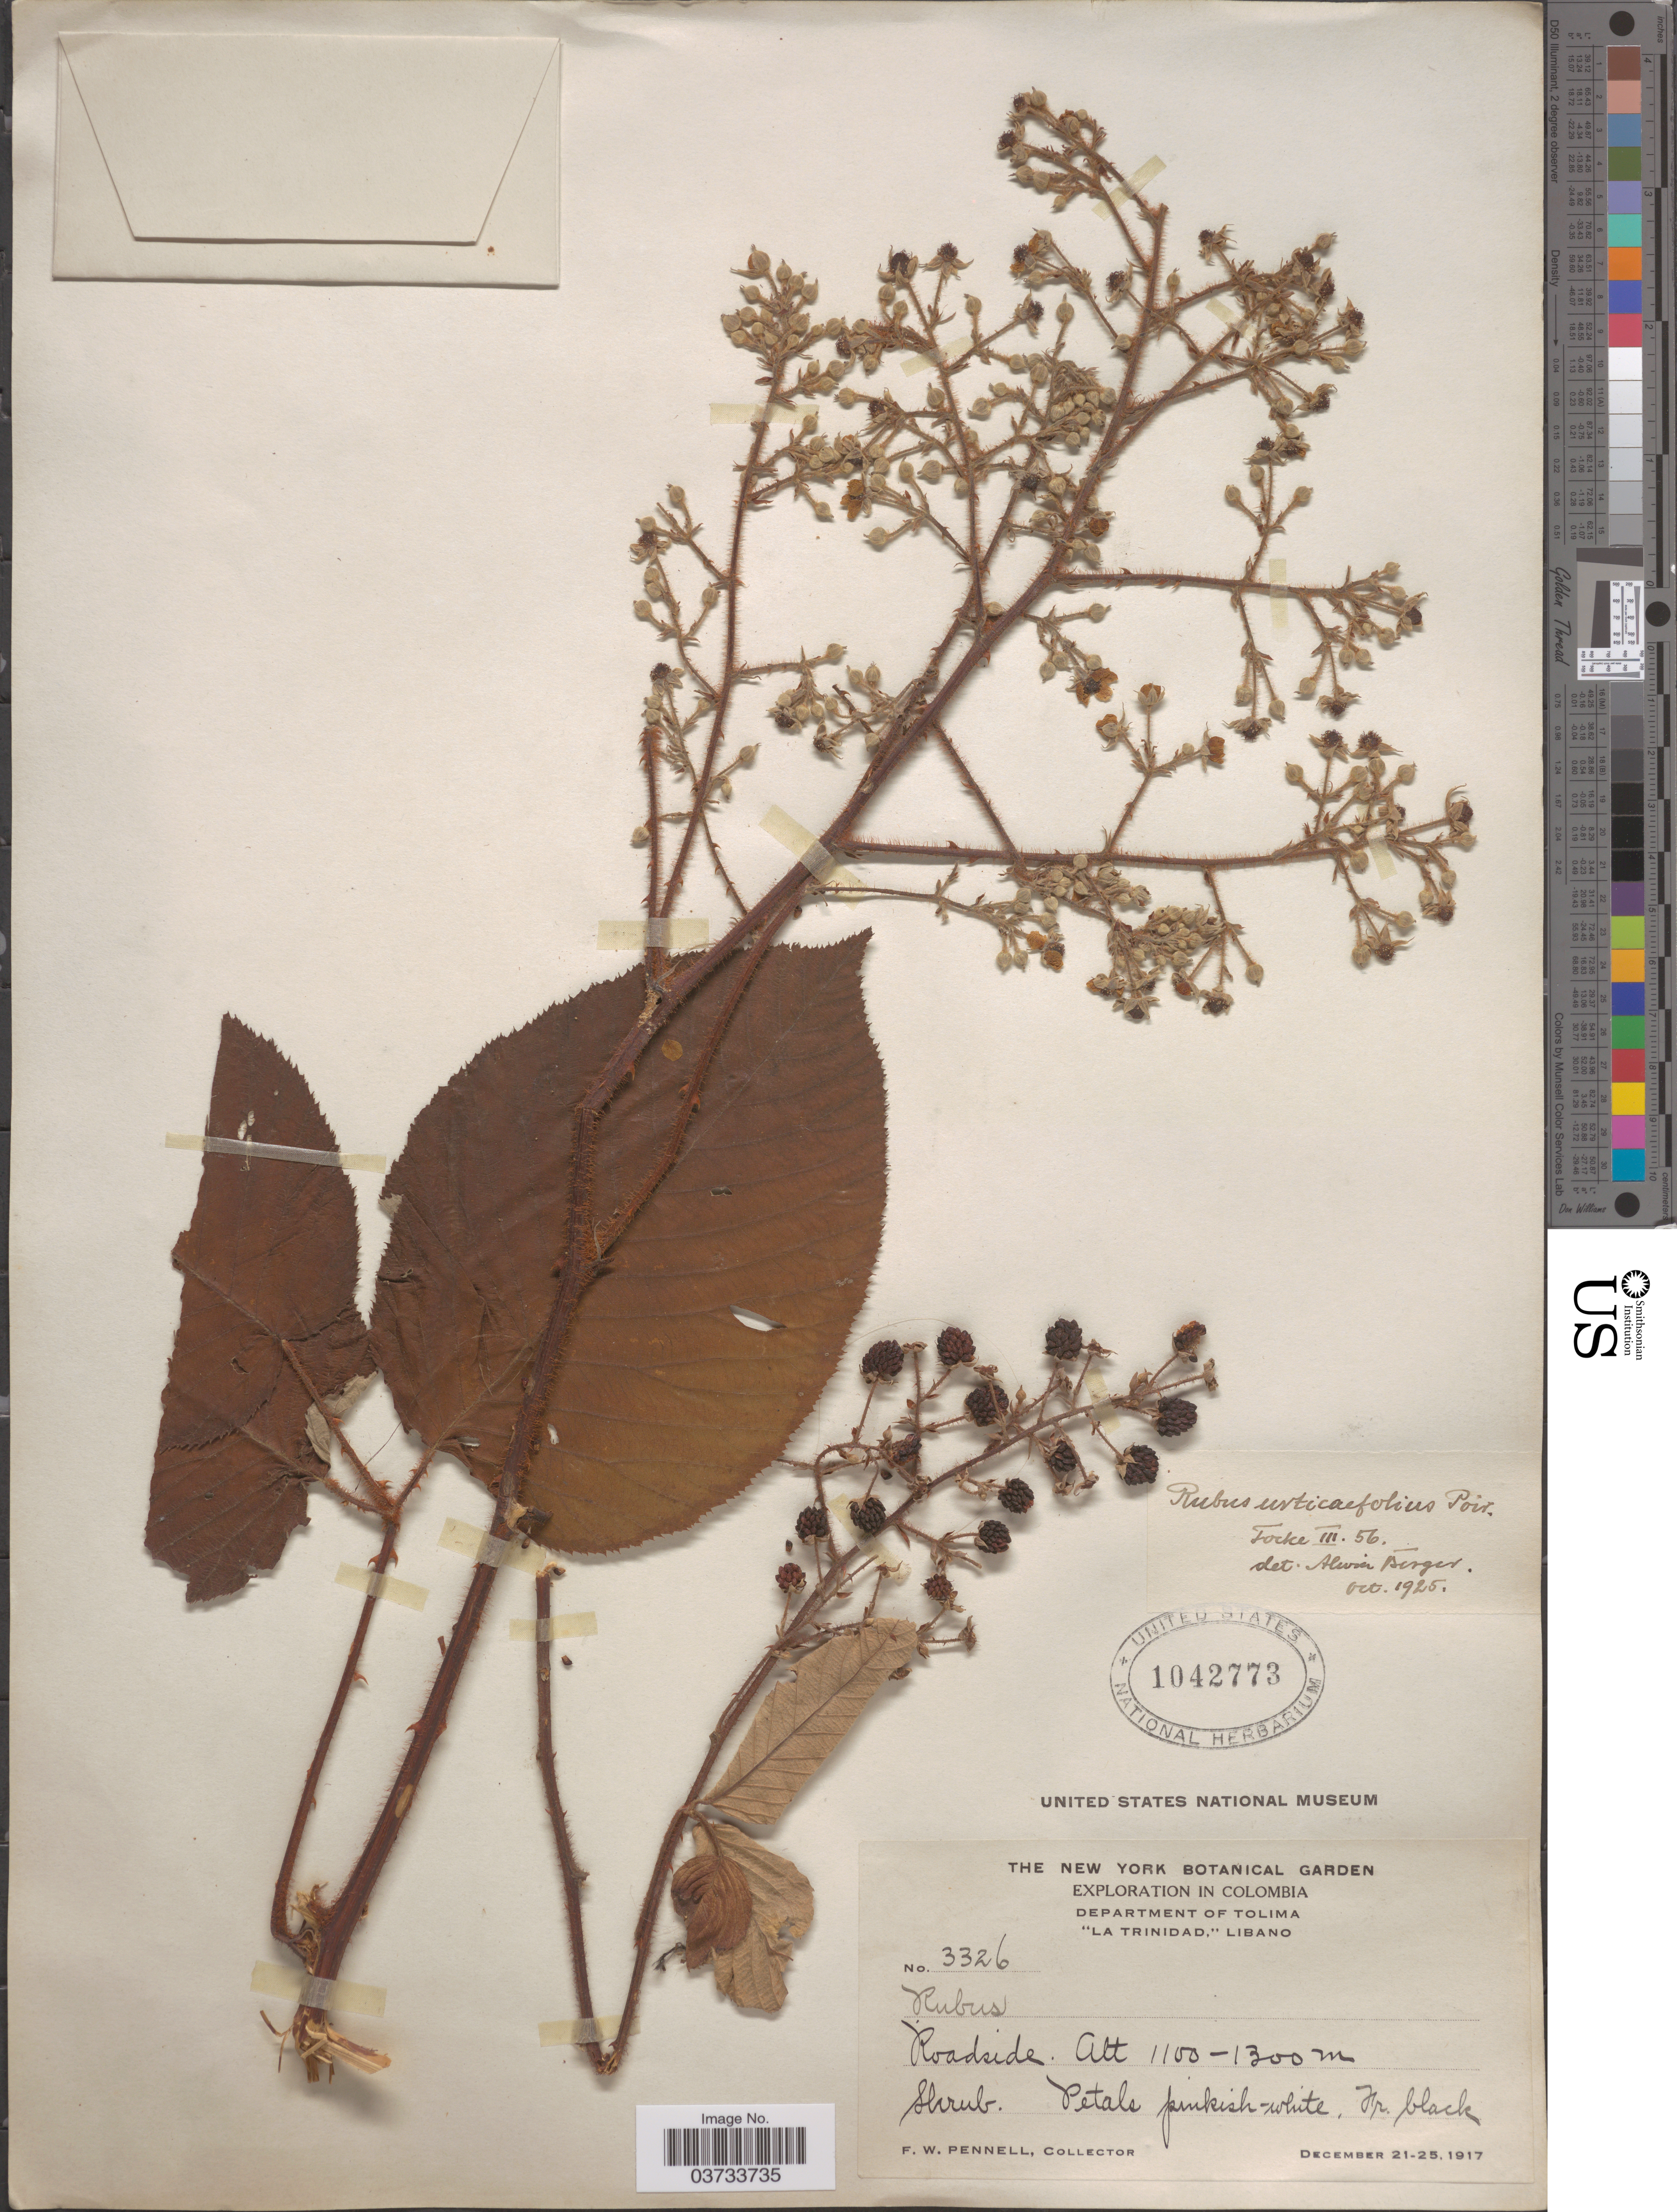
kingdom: Plantae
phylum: Tracheophyta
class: Magnoliopsida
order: Rosales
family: Rosaceae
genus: Rubus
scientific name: Rubus urticifolius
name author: Poir.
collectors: F. W. Pennell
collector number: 3326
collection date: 1917-12-21/1917-12-25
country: Colombia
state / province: Tolima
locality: Department of Tolima, 'La Trinidad,' Libano.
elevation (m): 1100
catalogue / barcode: US 1042773